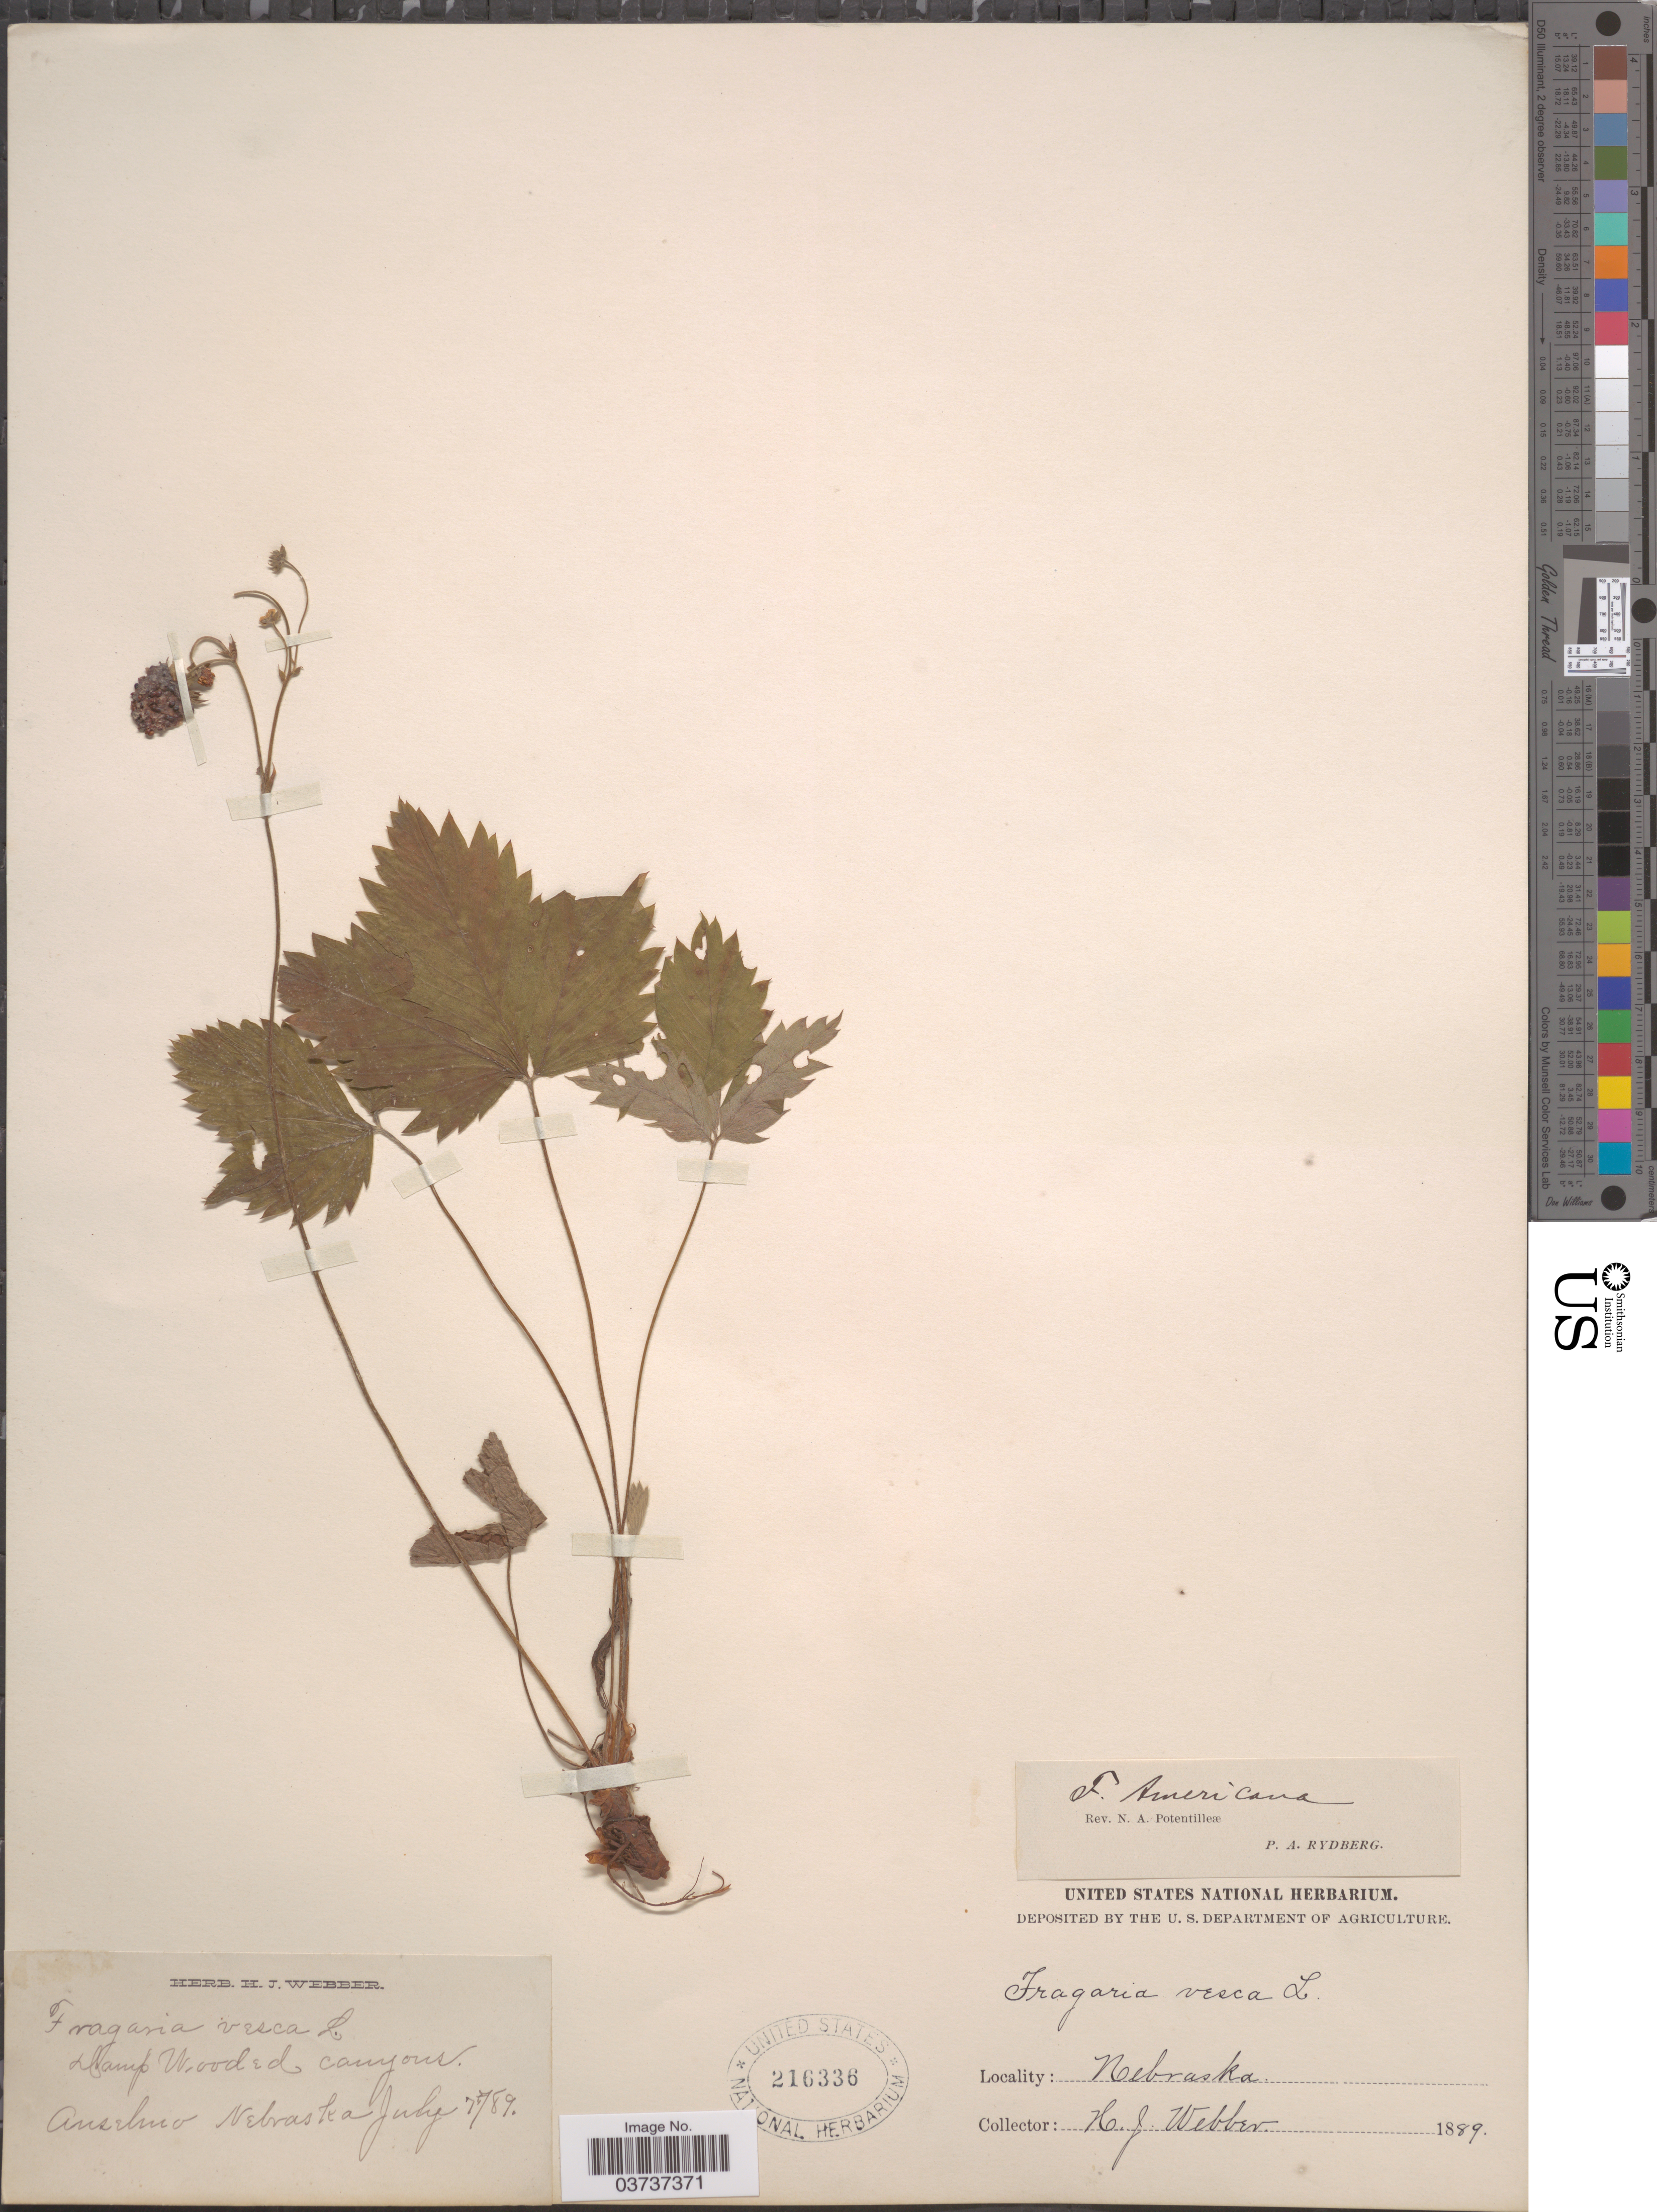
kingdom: Plantae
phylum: Tracheophyta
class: Magnoliopsida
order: Rosales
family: Rosaceae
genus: Fragaria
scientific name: Fragaria vesca subsp. americana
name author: (Porter) Staudt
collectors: H. Webber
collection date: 1889-07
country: United States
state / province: Nebraska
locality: Anselmo.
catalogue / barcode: US 216336